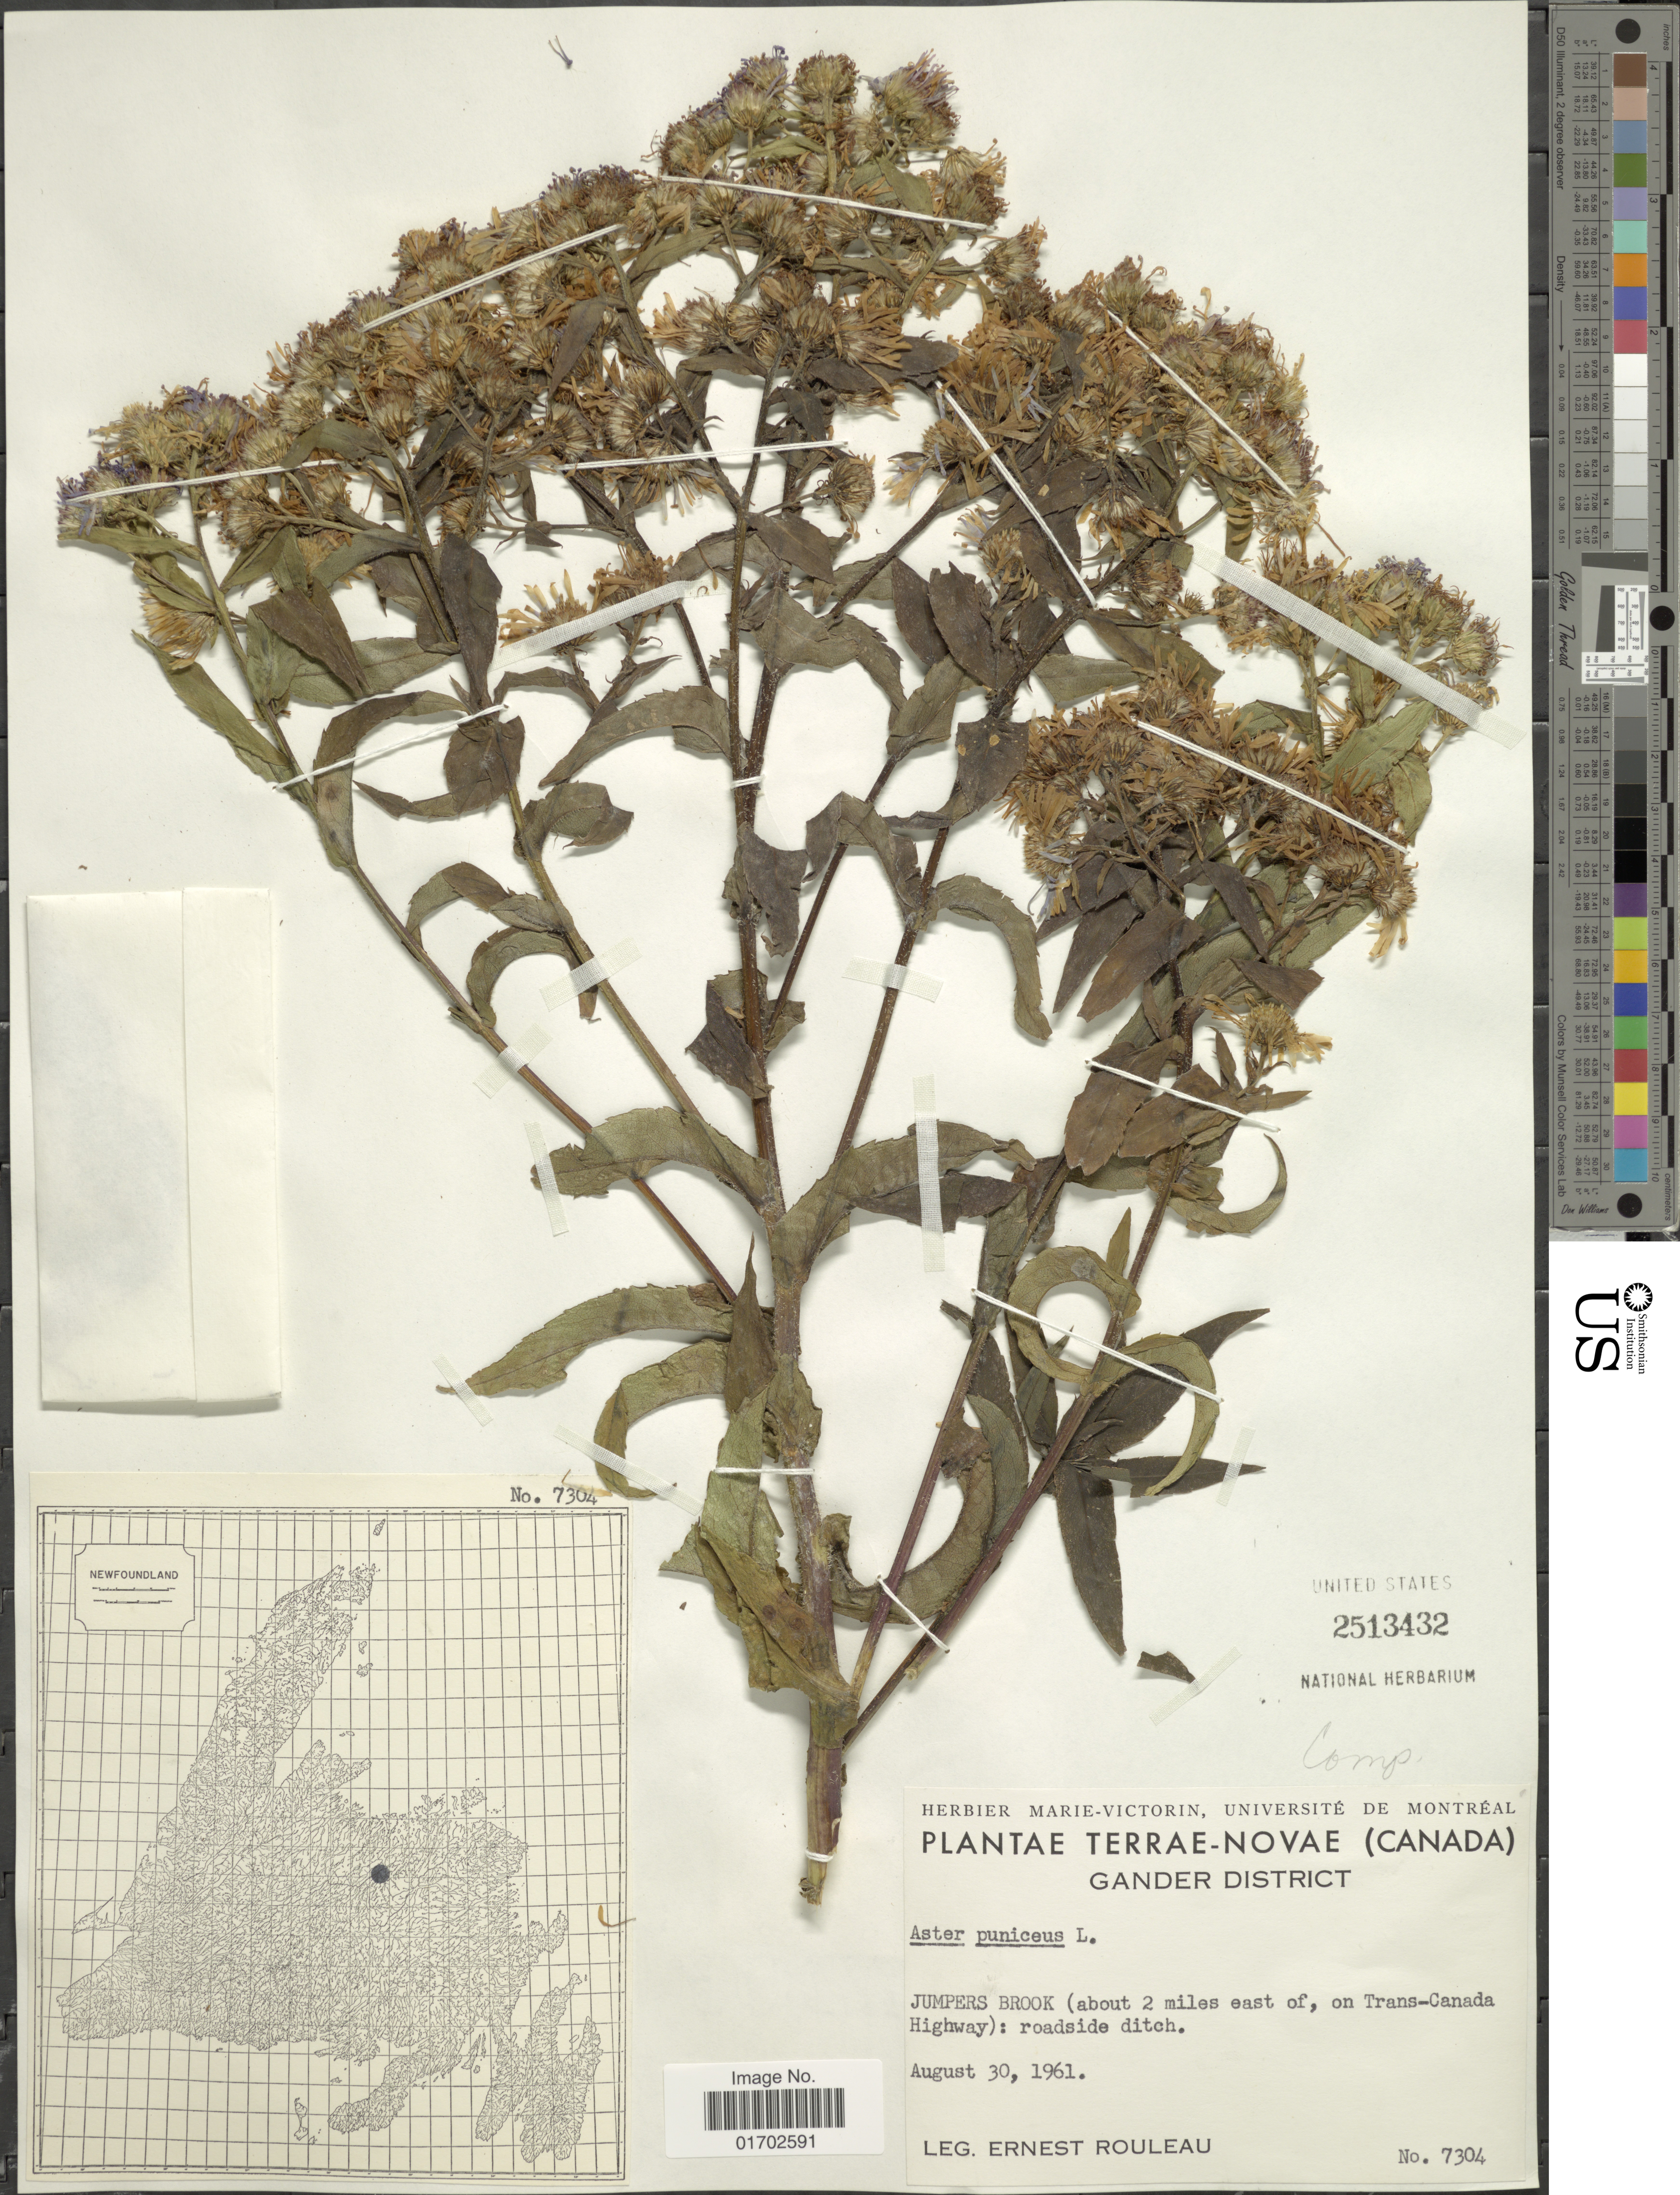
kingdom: Plantae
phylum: Tracheophyta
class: Magnoliopsida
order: Asterales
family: Asteraceae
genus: Symphyotrichum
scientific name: Symphyotrichum puniceum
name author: (L.) Á. Löve & D. Löve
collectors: E. Rouleau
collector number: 7304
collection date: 1961-08-30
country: Canada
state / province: Newfoundland and Labrador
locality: Terrae-Novae, Gander District, Jumpers Brook (about 2 miles east of, on Trans-Canada Highway): roadside ditch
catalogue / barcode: US 2513432